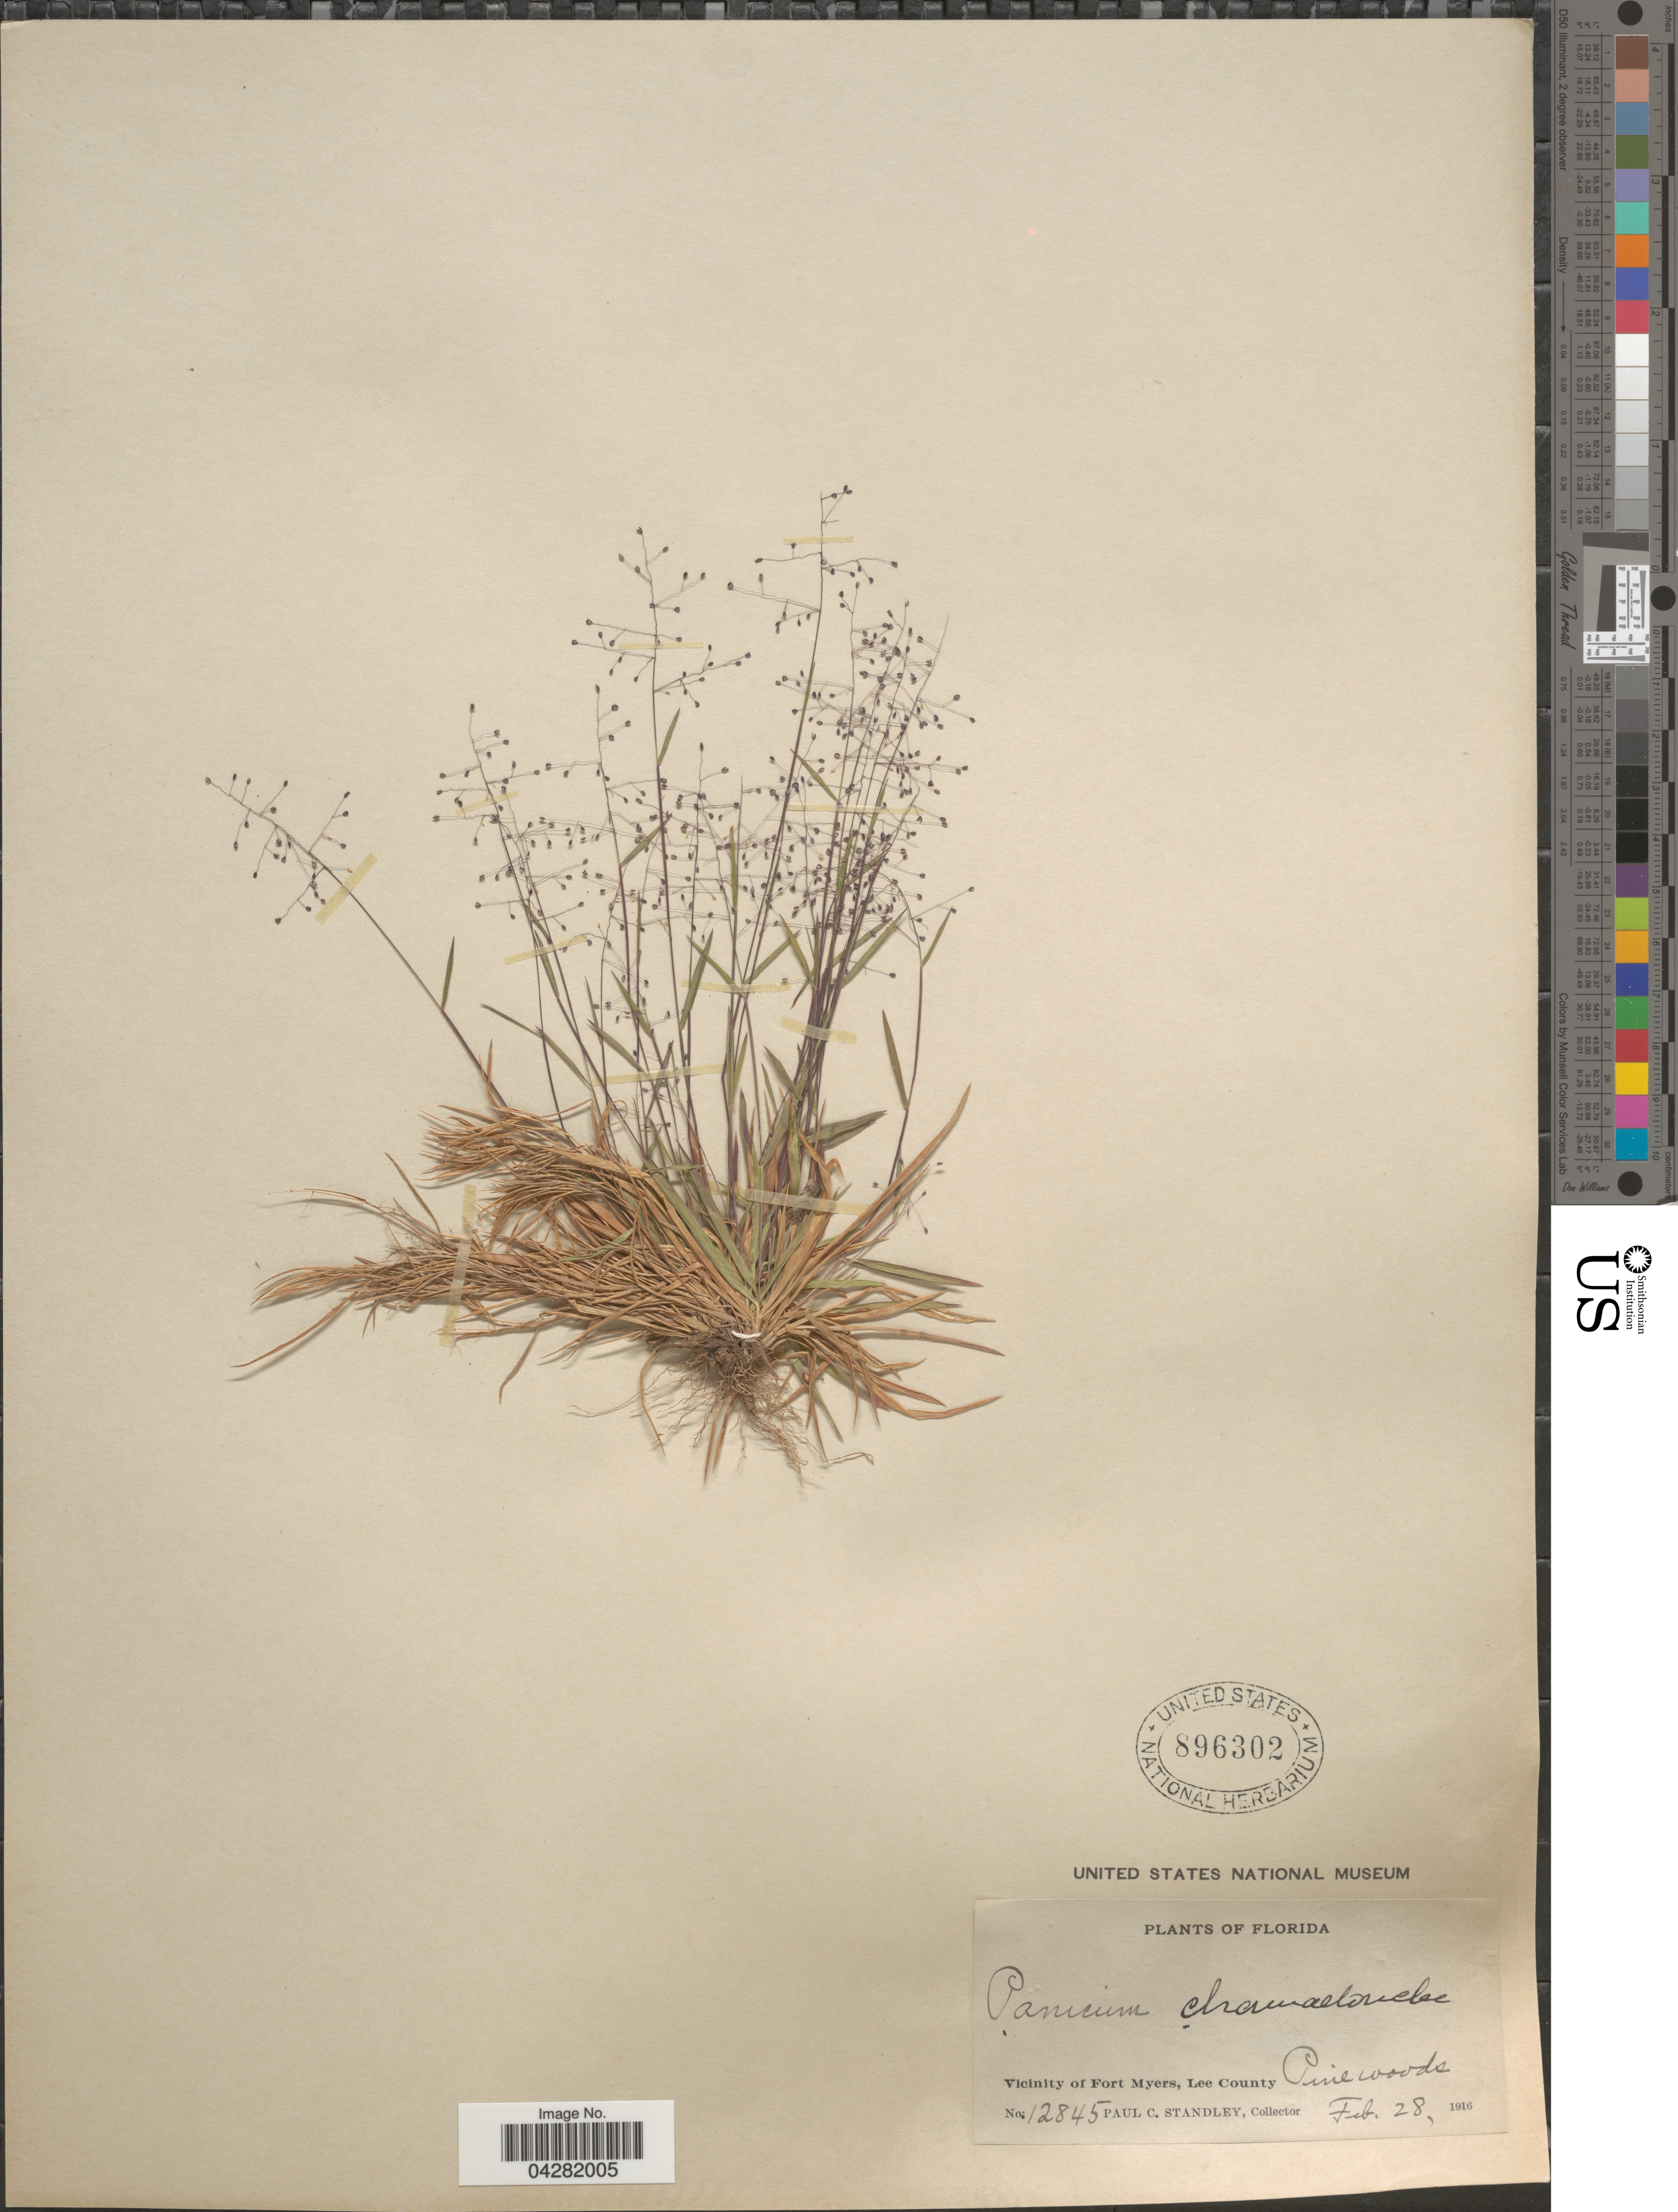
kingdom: Plantae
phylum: Tracheophyta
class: Liliopsida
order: Poales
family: Poaceae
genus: Dichanthelium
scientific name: Dichanthelium ensifolium var. ensifolium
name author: (Baldwin ex Elliot) Gould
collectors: P. C. Standley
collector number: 12845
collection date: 1916-02-28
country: United States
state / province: Florida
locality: Vicinity of Fort Myers, Lee County.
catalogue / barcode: US 896302